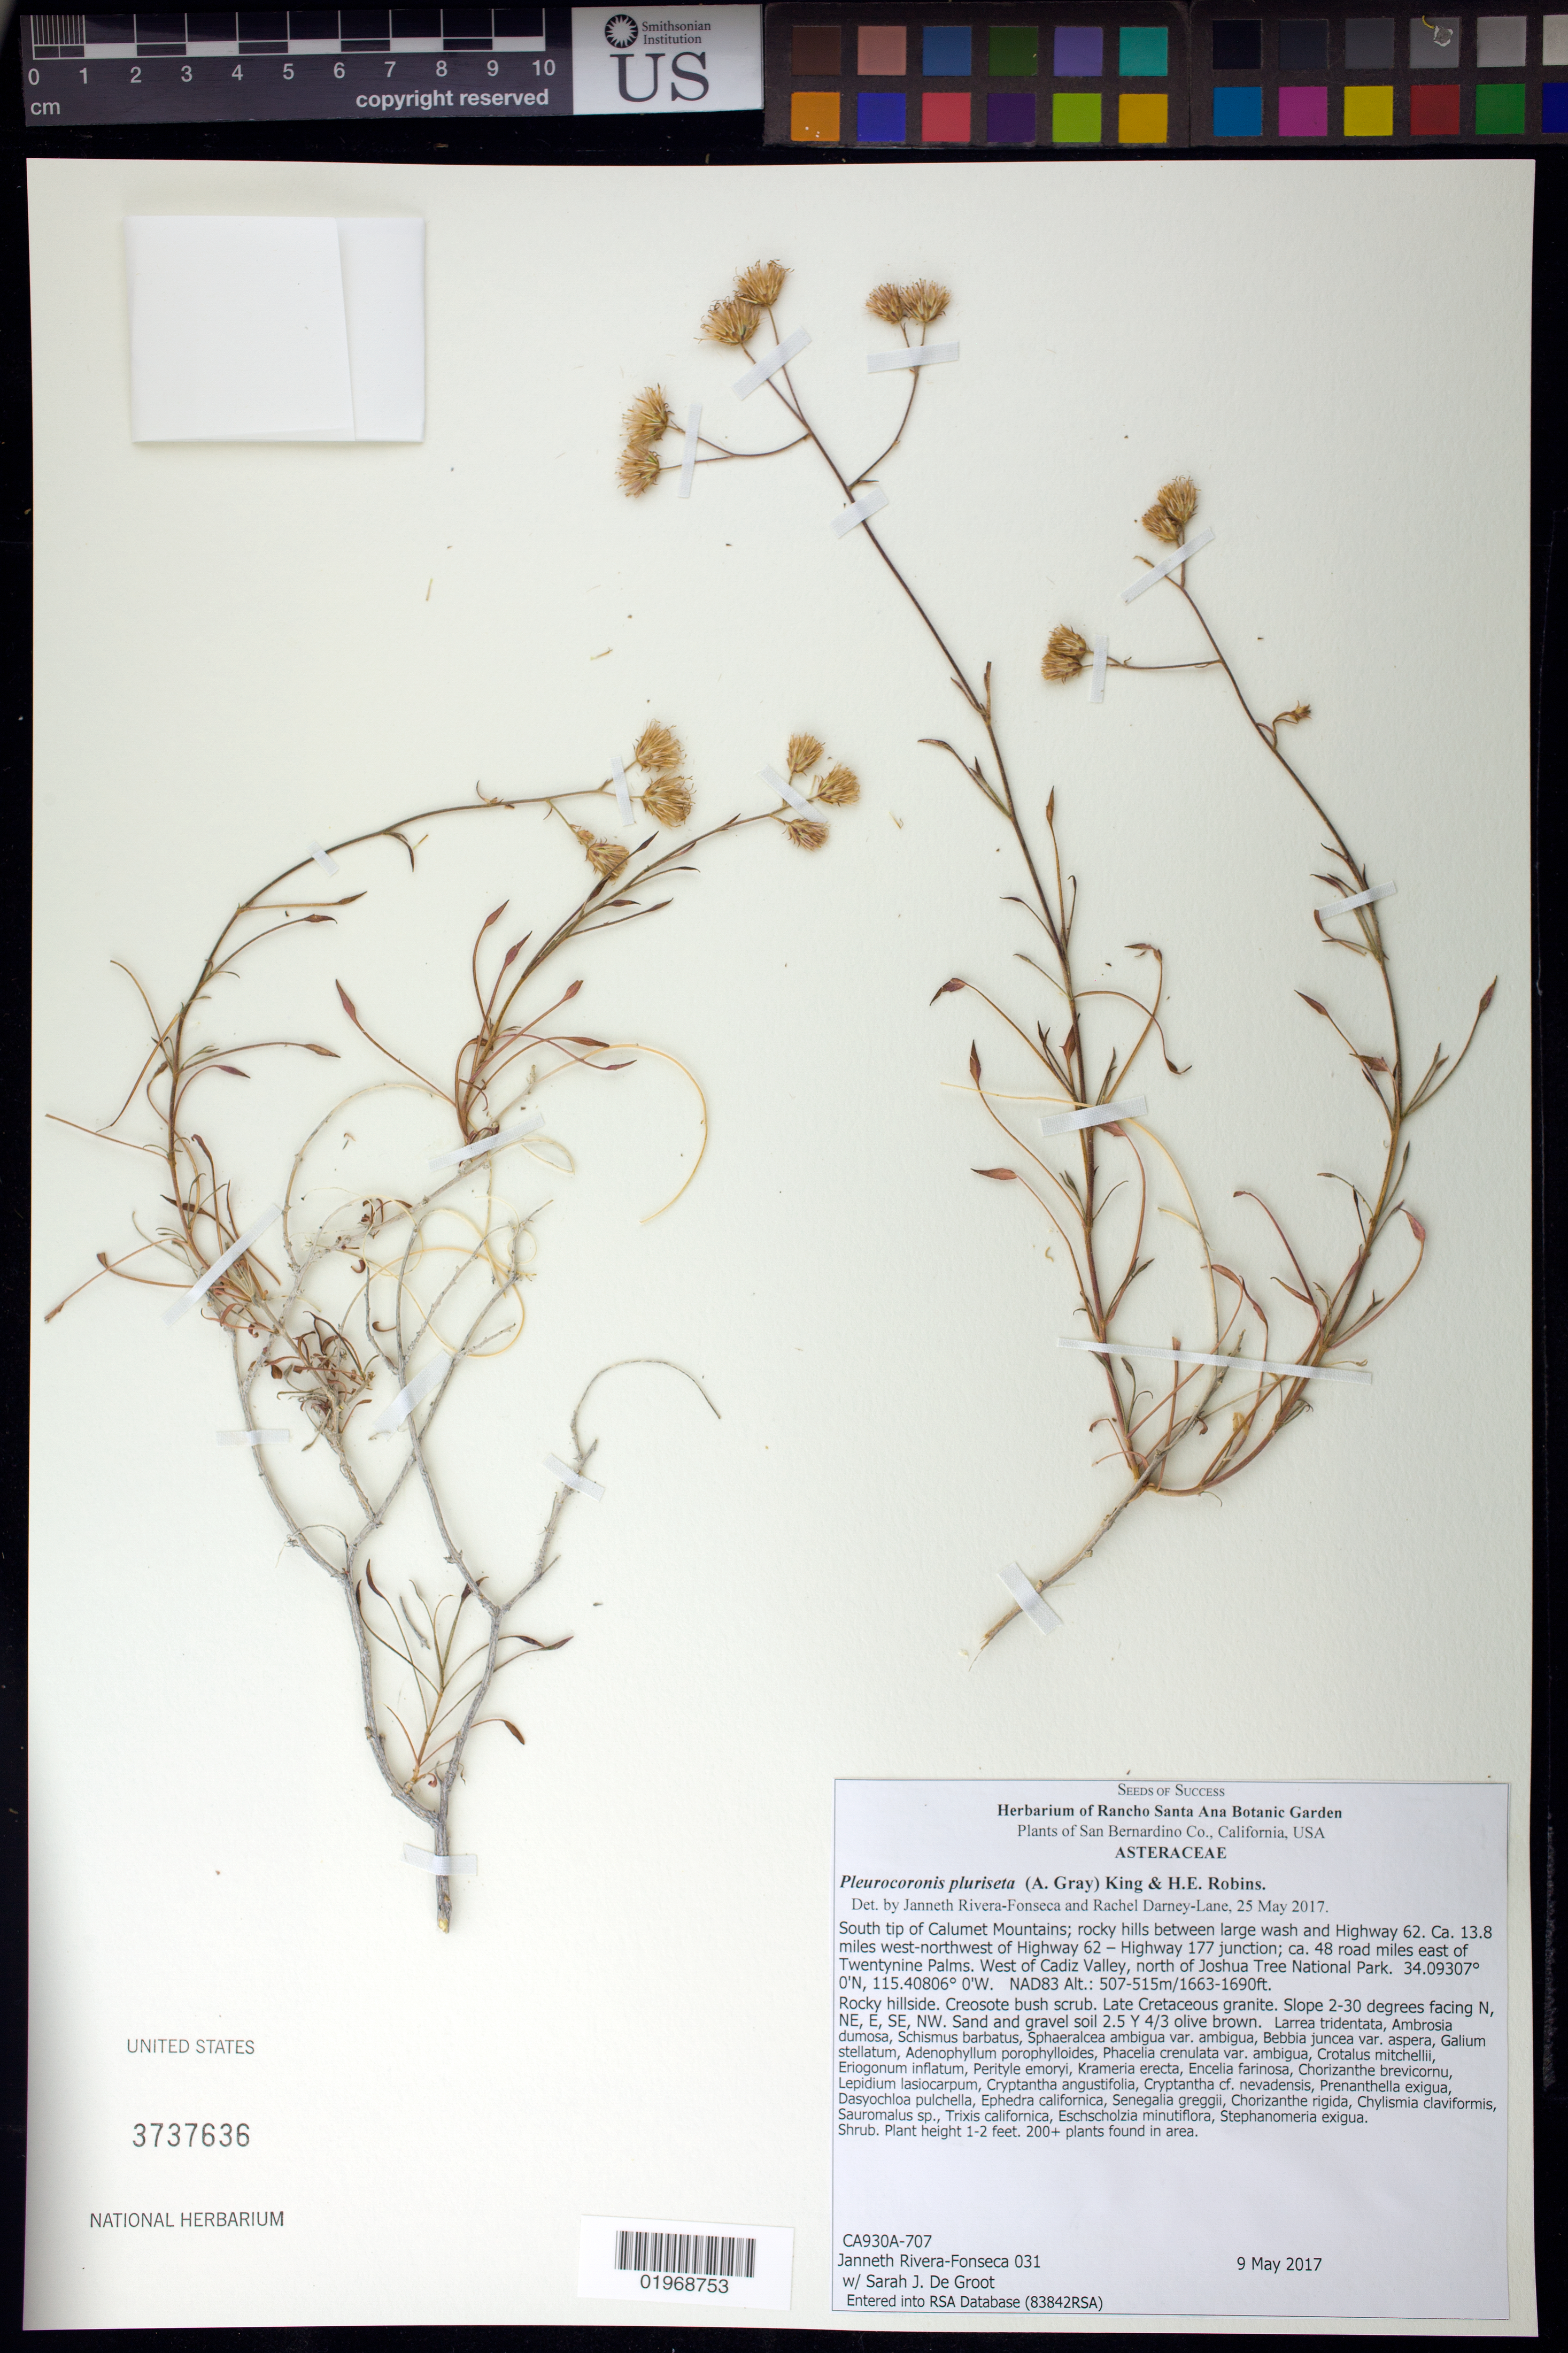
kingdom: Plantae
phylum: Tracheophyta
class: Magnoliopsida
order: Asterales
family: Asteraceae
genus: Pleurocoronis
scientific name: Pleurocoronis pluriseta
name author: (A. Gray) R.M. King & H. Rob.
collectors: J. Rivera & S. De Groot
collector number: CA930A-707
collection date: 2017-05-09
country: United States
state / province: California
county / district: San Bernardino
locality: S tip of Calumet Mts, 48 miles E of Twentynine Palms. W of Cadiz Valley, N of Joshua Tree National Park.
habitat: Rocky hillside. Creosote bush scrub. Sand and gravel soil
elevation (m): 507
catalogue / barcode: US 3737636